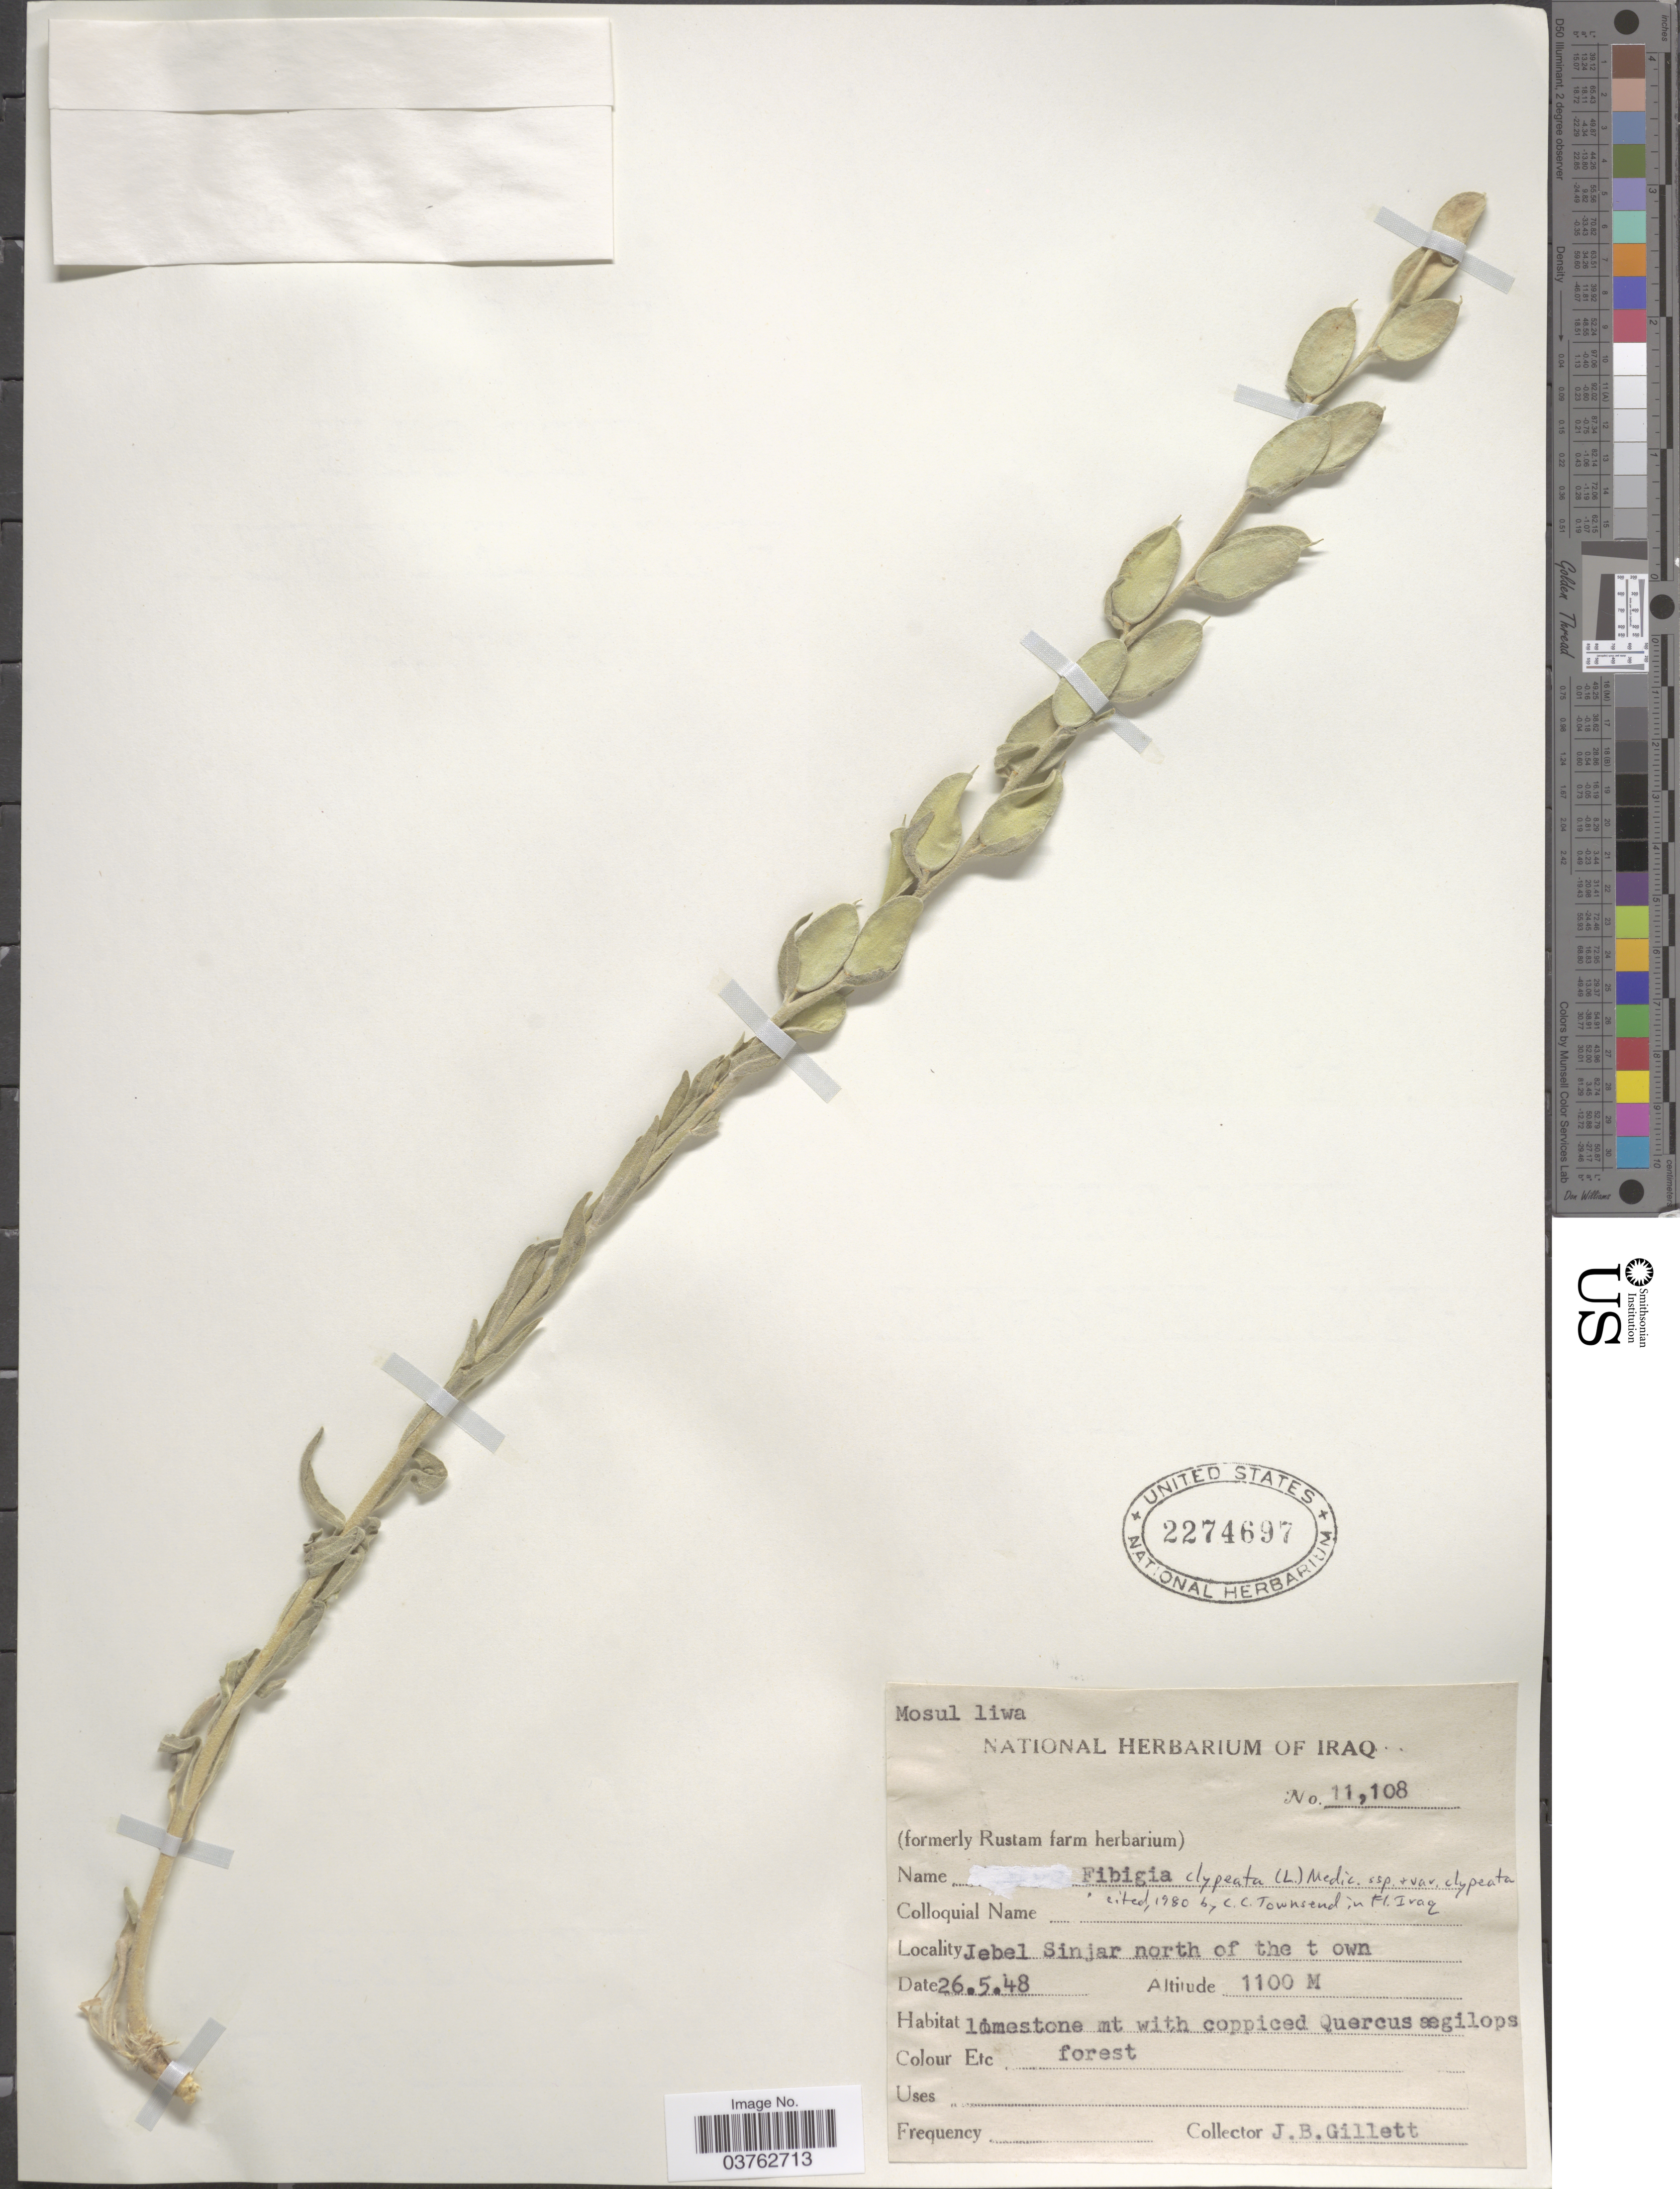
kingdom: Plantae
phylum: Tracheophyta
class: Magnoliopsida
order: Brassicales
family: Brassicaceae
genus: Fibigia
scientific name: Fibigia clypeata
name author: (L.) Medik.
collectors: J. B. Gillett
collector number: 11108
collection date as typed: Transcribed d/m/y: 26/5/48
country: Iraq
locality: Mosul liwa. Jebel Sinjar north of the town.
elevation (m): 1100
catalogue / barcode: US 2274697